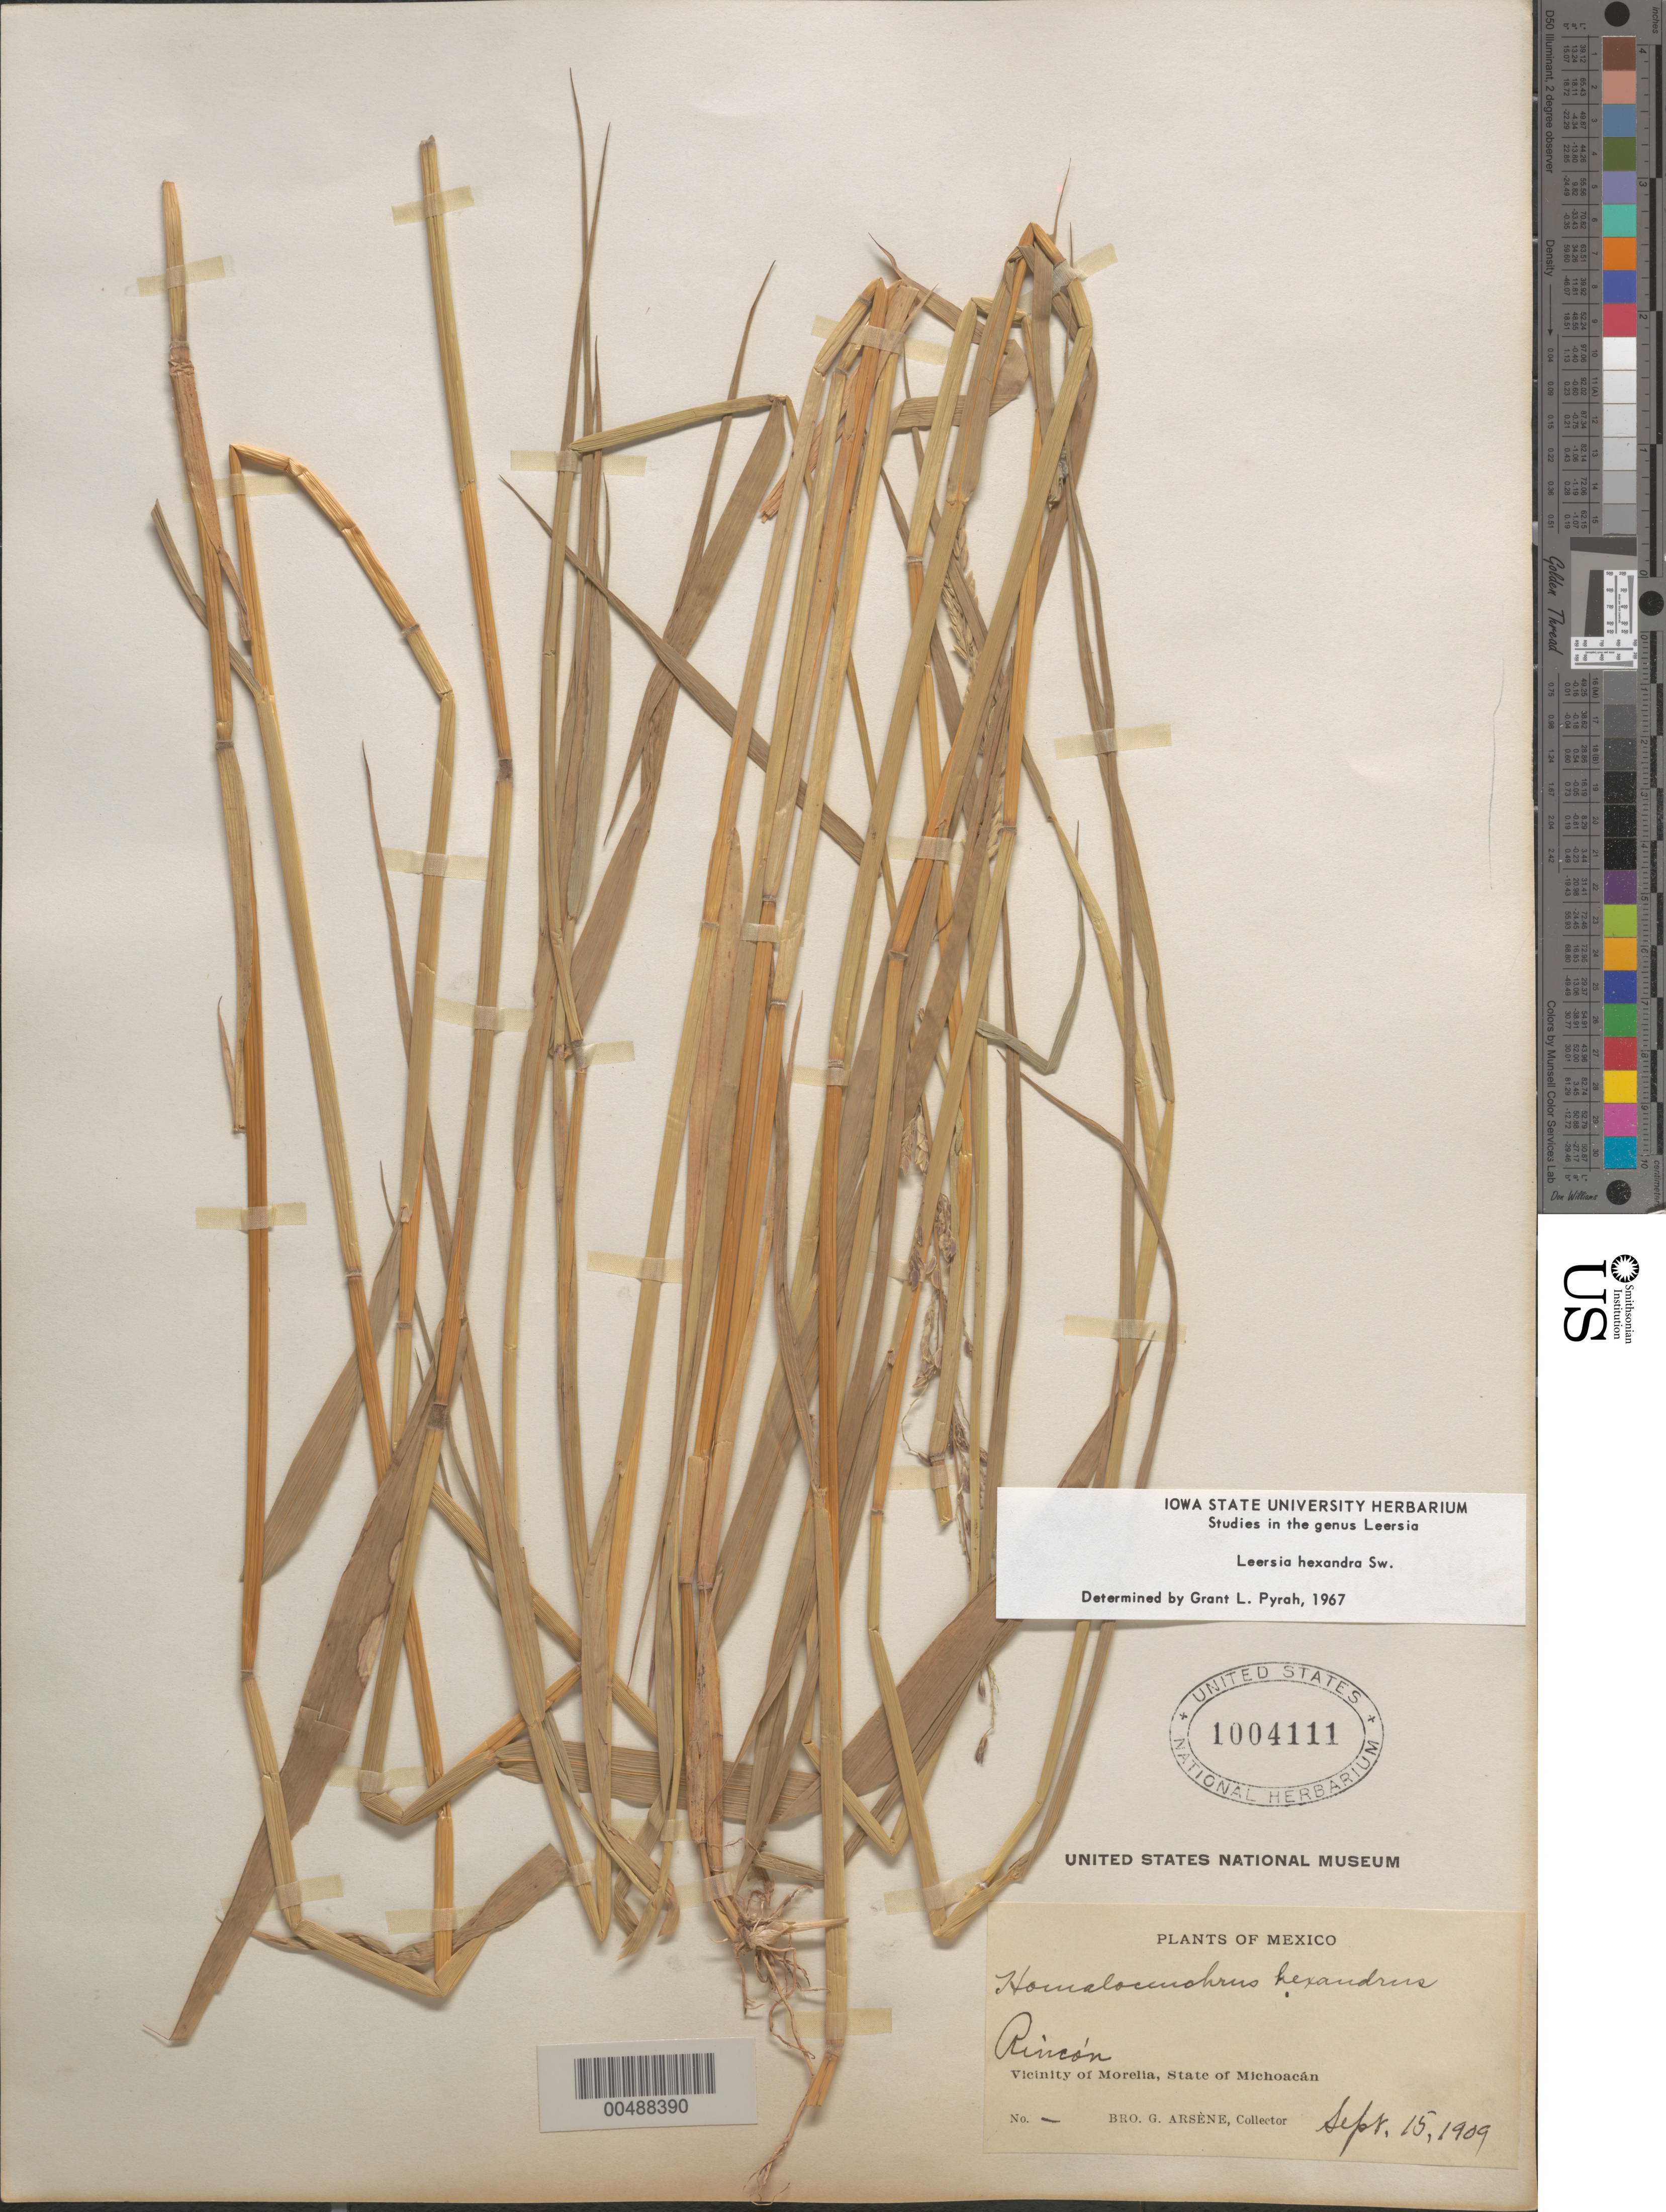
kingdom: Plantae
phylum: Tracheophyta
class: Liliopsida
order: Poales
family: Poaceae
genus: Leersia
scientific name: Leersia hexandra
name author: Sw.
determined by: Pyrah, G. L.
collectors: Bro. G. Arsène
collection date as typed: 15 Sep 1909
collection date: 1909-09-15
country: Mexico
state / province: Michoacán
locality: Rincon, vicinity of Morelia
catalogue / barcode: US 1004111